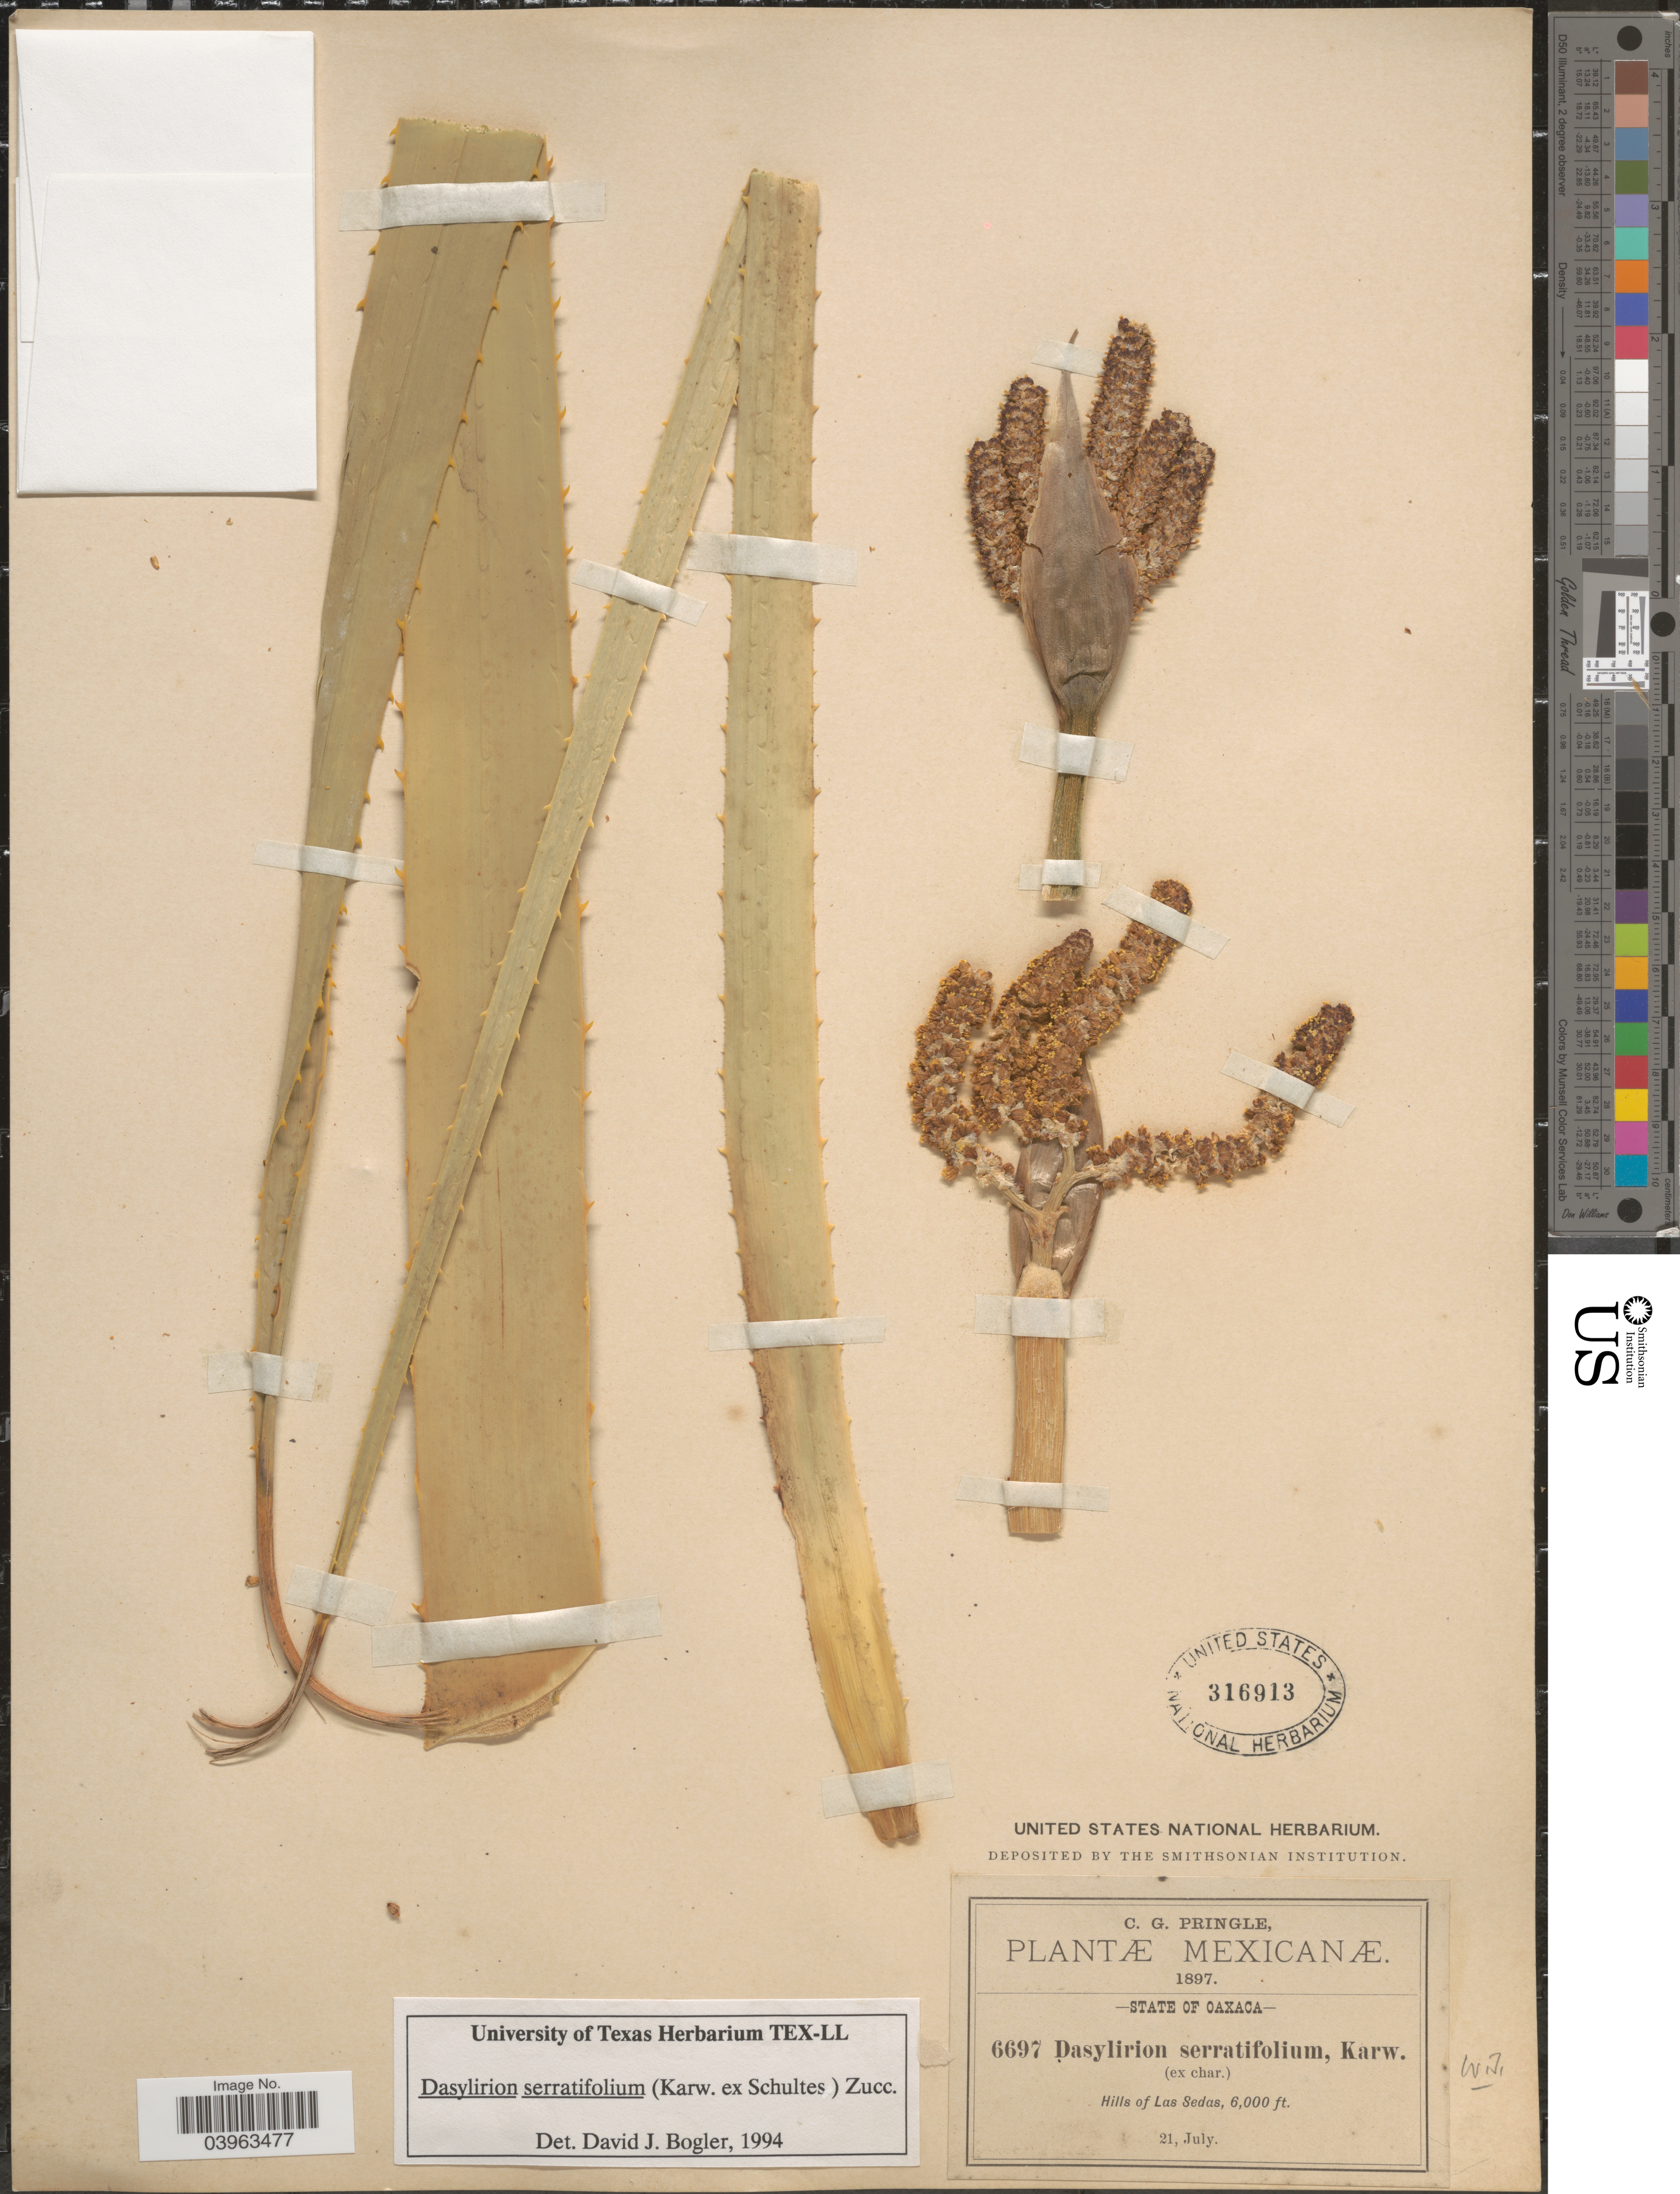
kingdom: Plantae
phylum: Tracheophyta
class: Liliopsida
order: Asparagales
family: Asparagaceae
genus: Dasylirion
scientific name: Dasylirion serratifolium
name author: Karw.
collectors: C. G. Pringle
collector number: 6697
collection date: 1897-07-21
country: Mexico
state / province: Oaxaca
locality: Hills of Las Sedas.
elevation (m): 1829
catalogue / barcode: US 316913